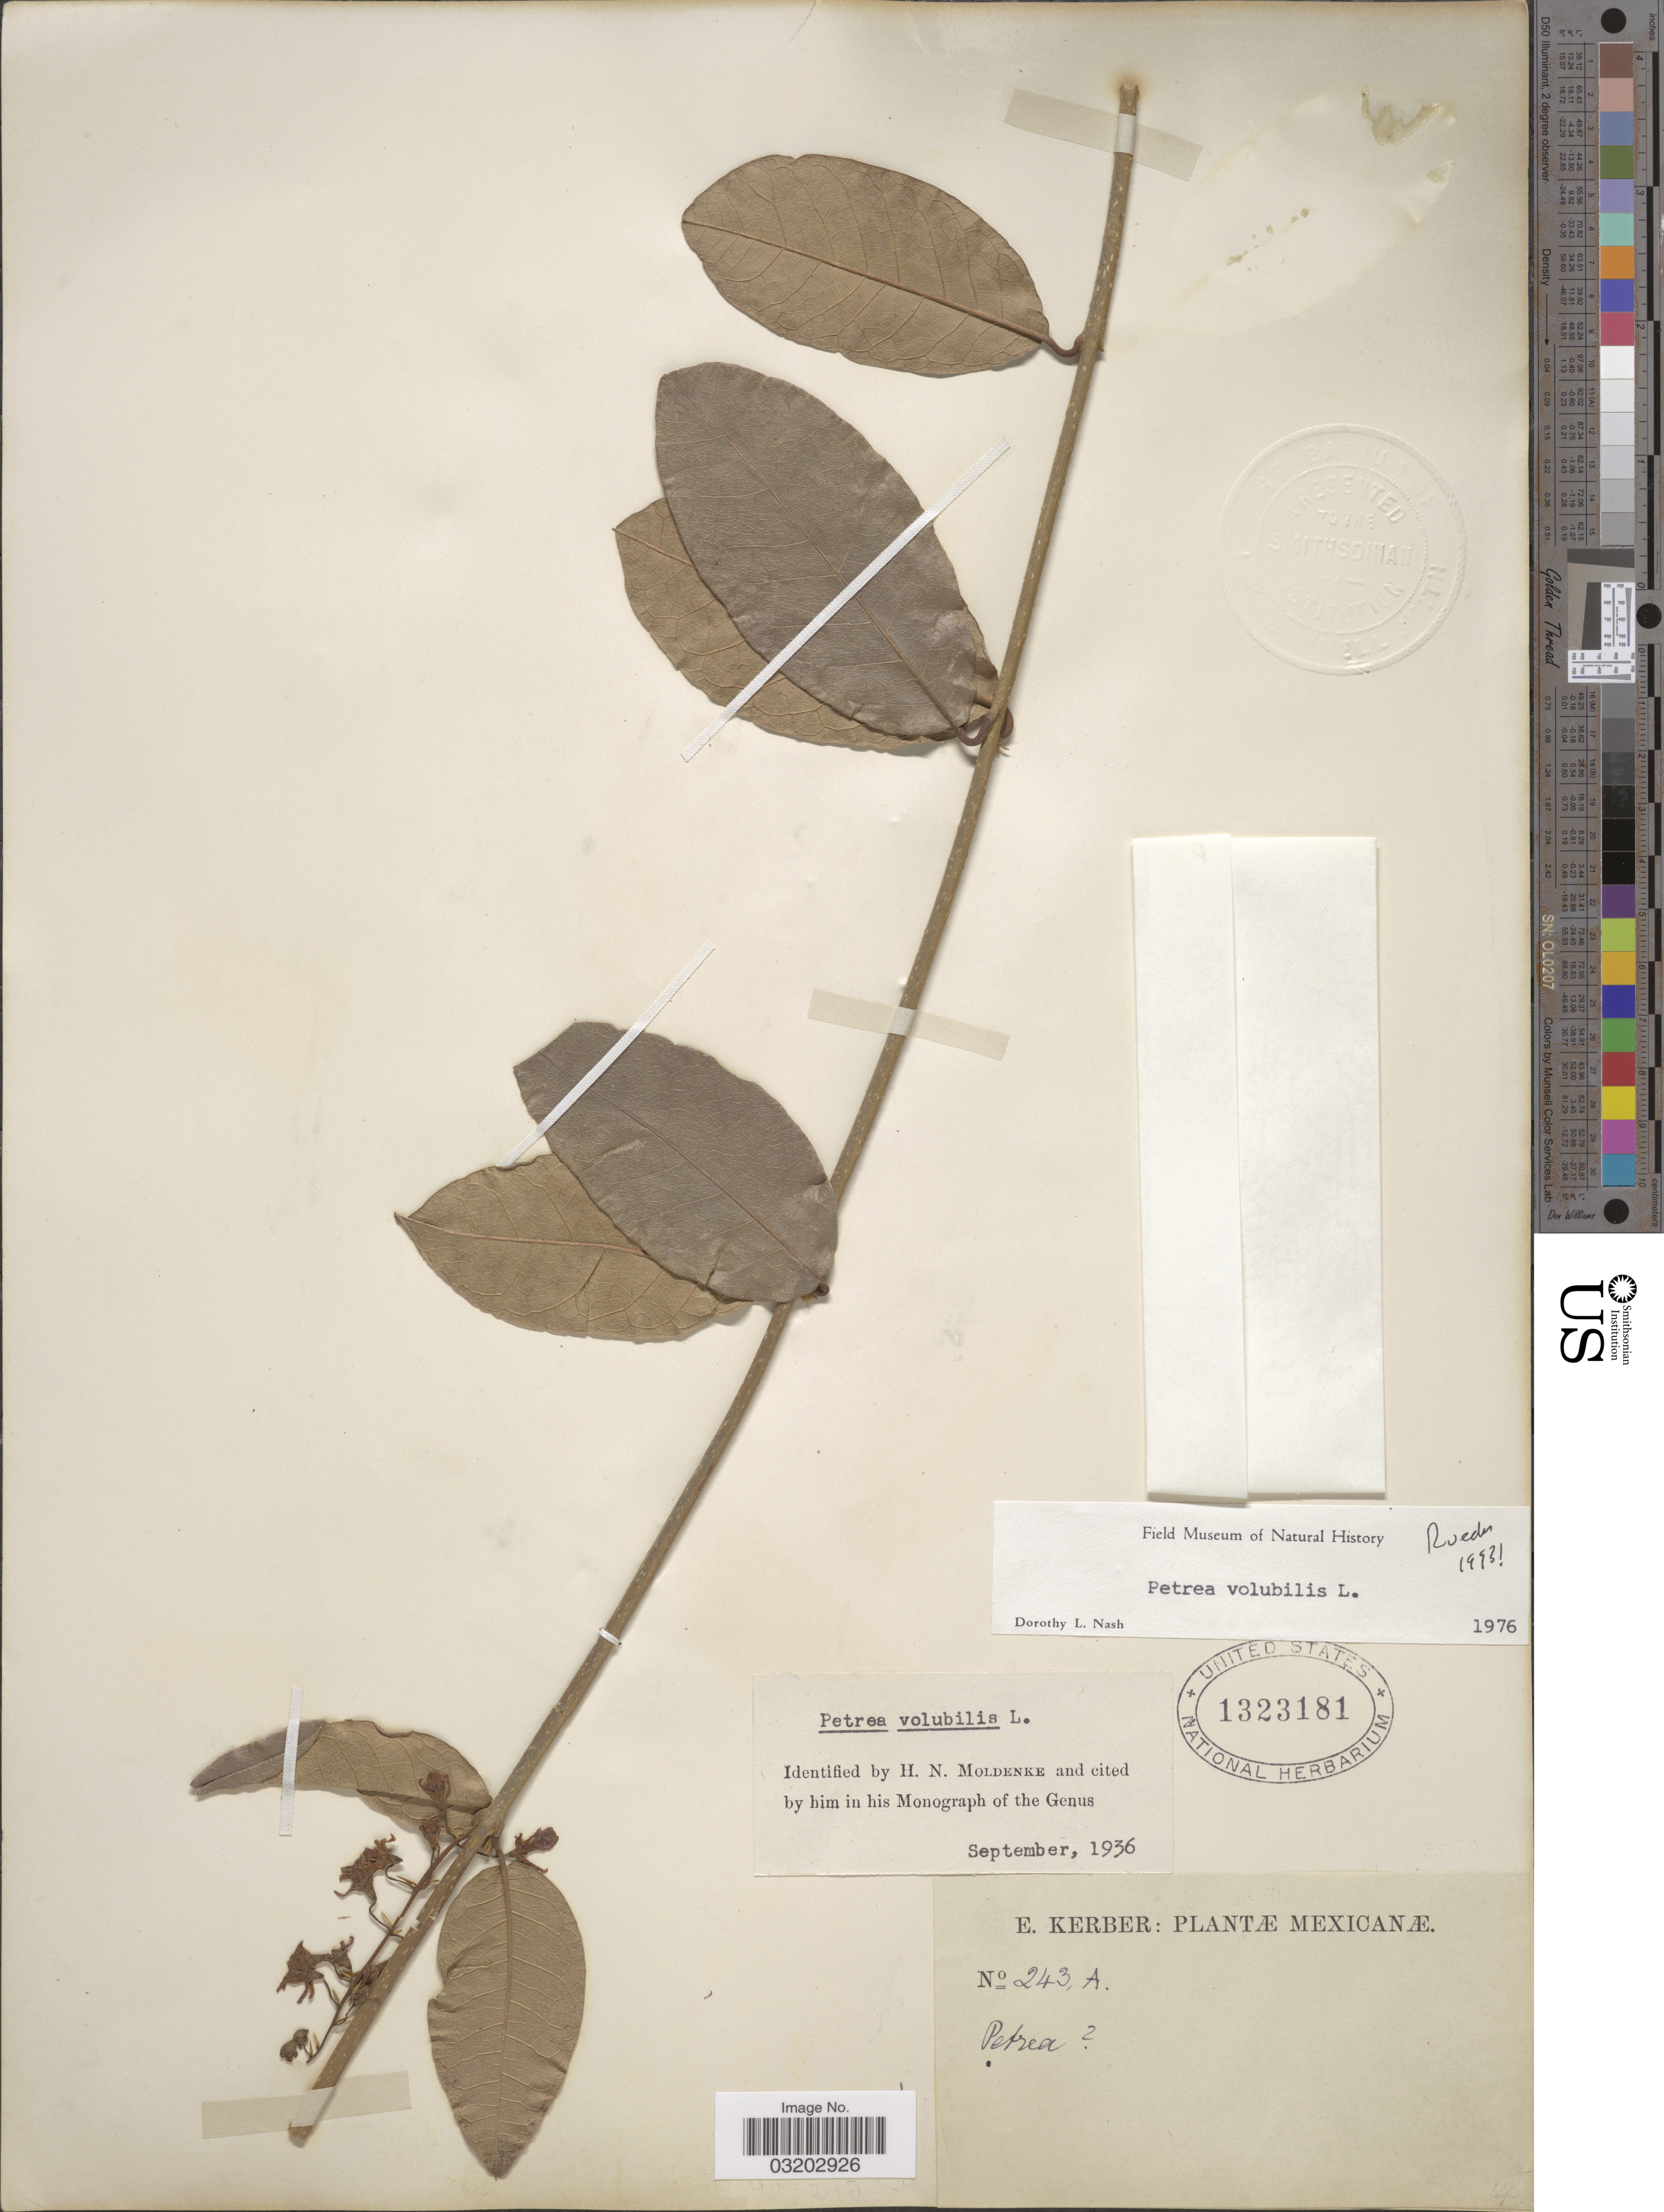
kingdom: Plantae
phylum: Tracheophyta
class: Magnoliopsida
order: Lamiales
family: Verbenaceae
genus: Petrea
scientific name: Petrea volubilis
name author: L.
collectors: E. Kerber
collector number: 243A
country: Mexico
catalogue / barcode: US 1323181